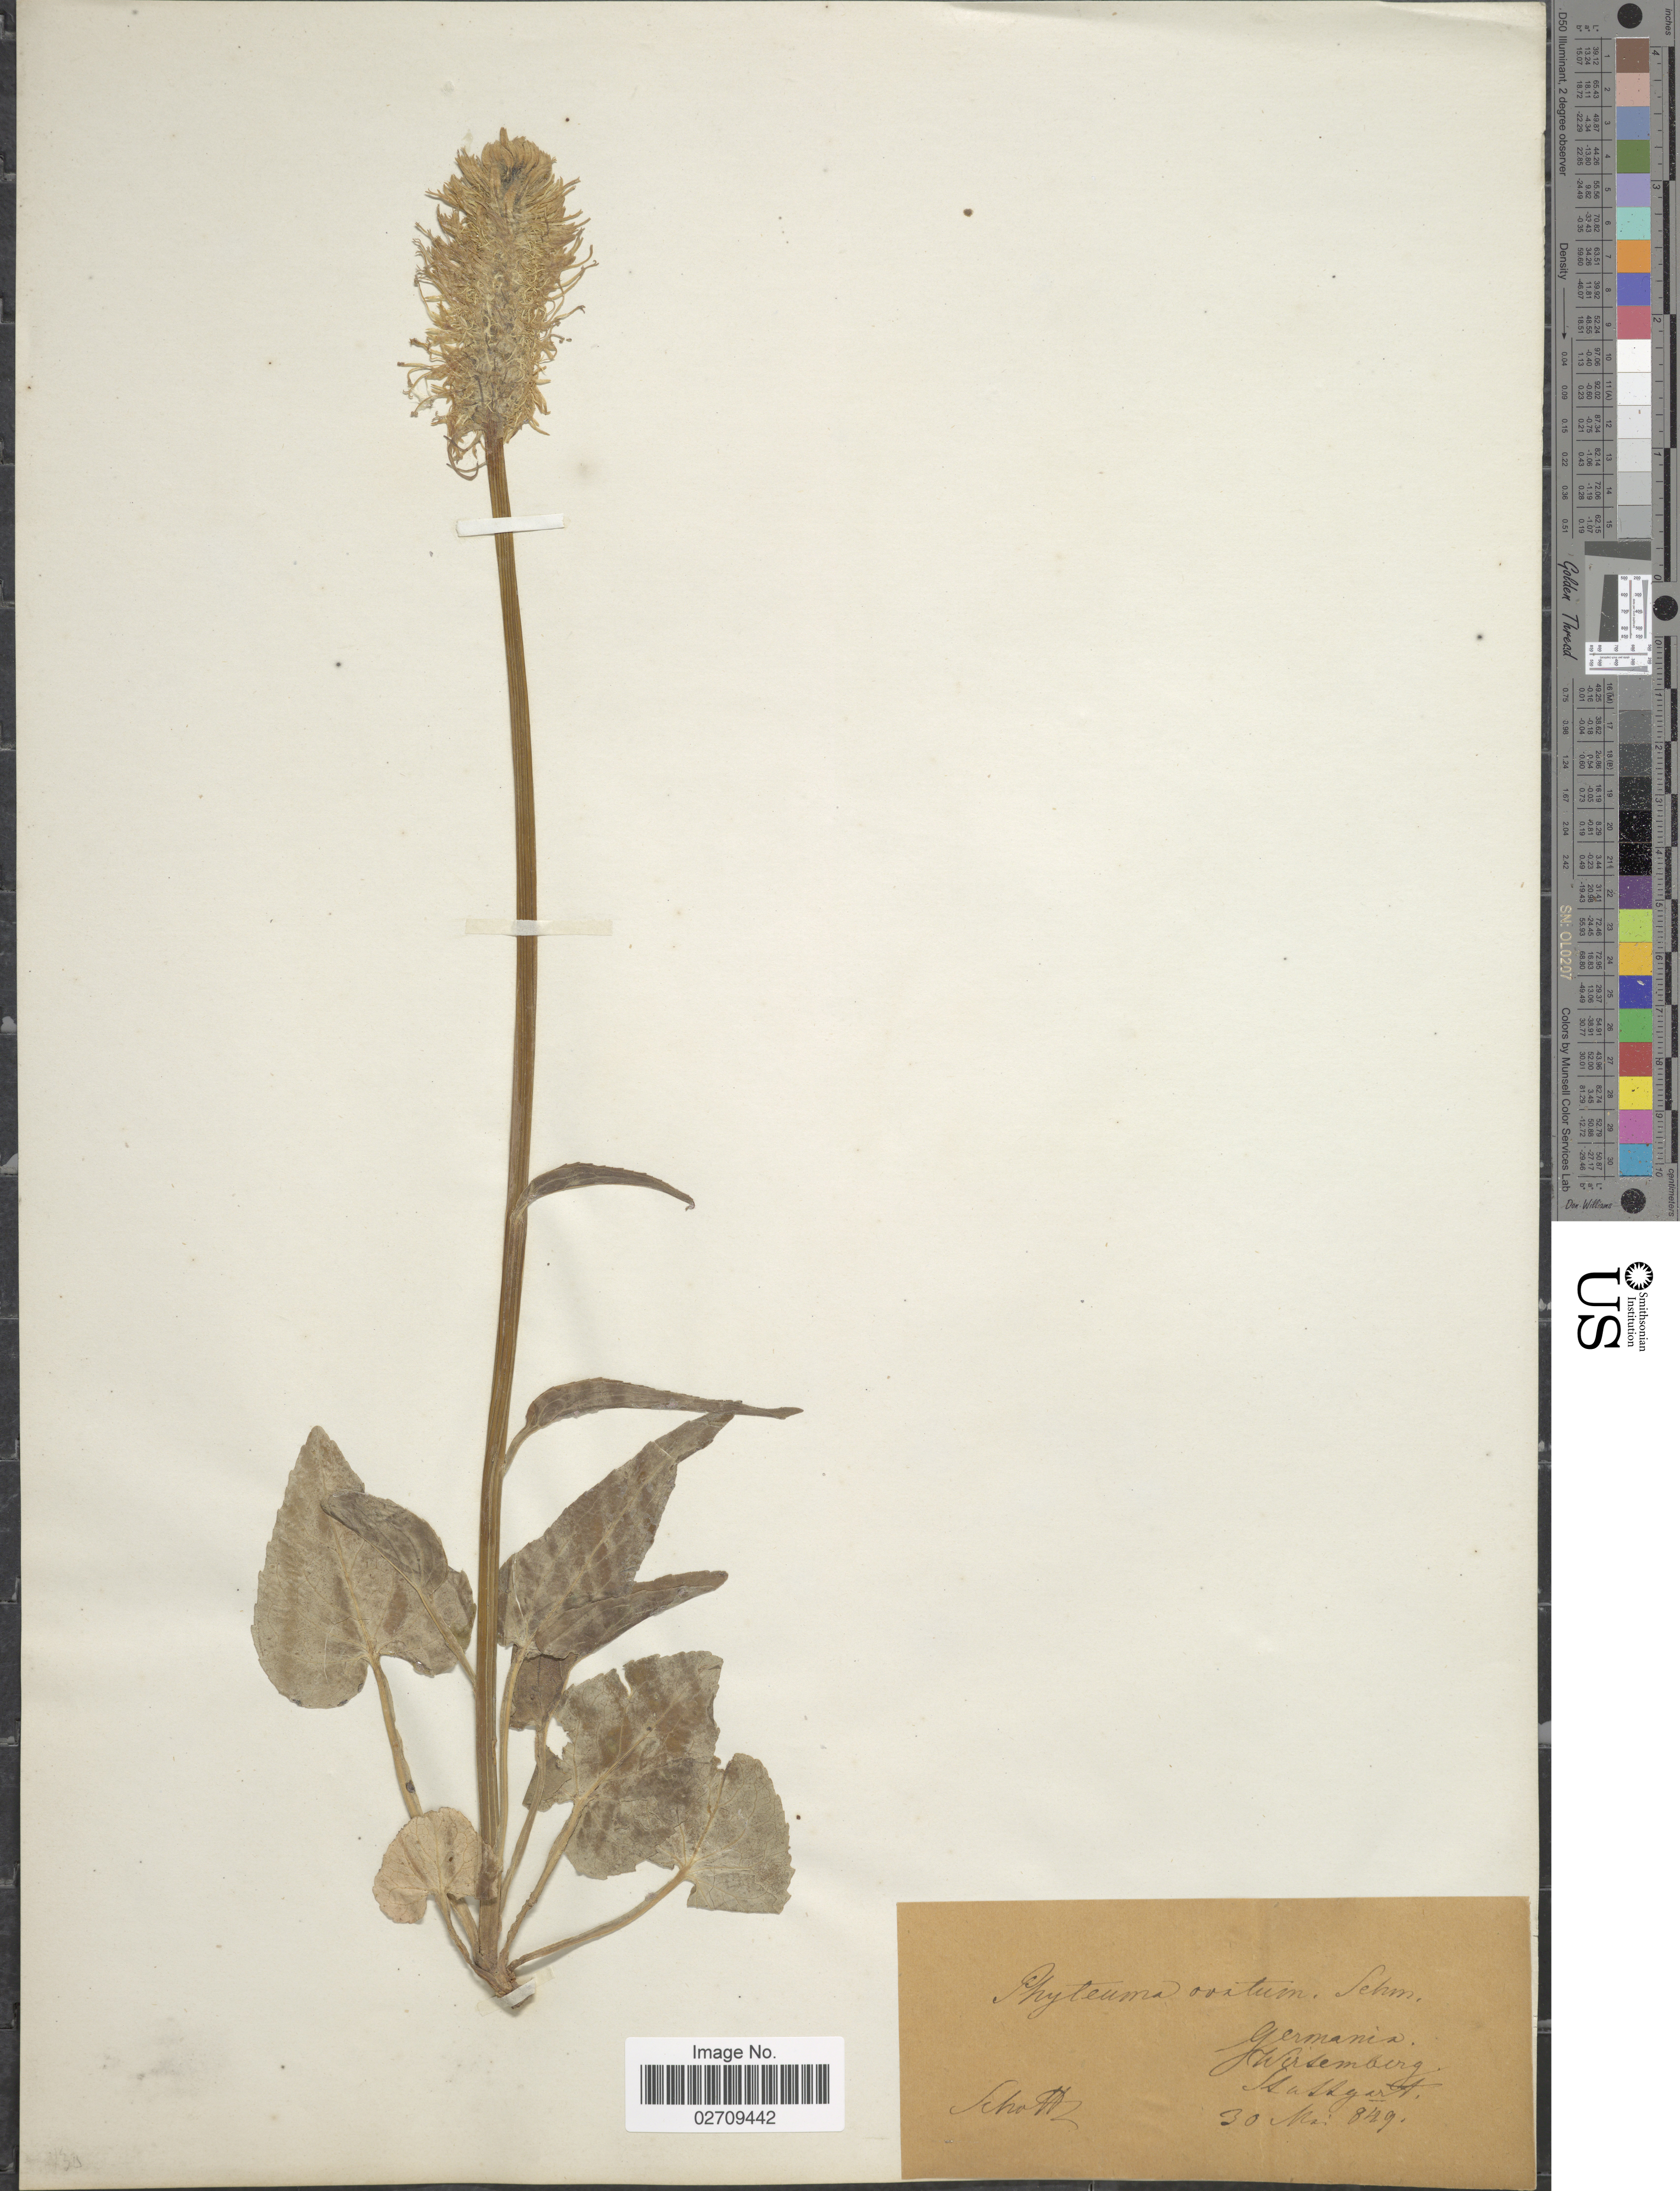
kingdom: Plantae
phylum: Tracheophyta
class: Magnoliopsida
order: Asterales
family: Campanulaceae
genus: Phyteuma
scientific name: Phyteuma ovatum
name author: Honck.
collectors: Schott, --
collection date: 1849-05-30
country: Germany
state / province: Baden-Württemberg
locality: Germania, Wertemberg, Stuttgart